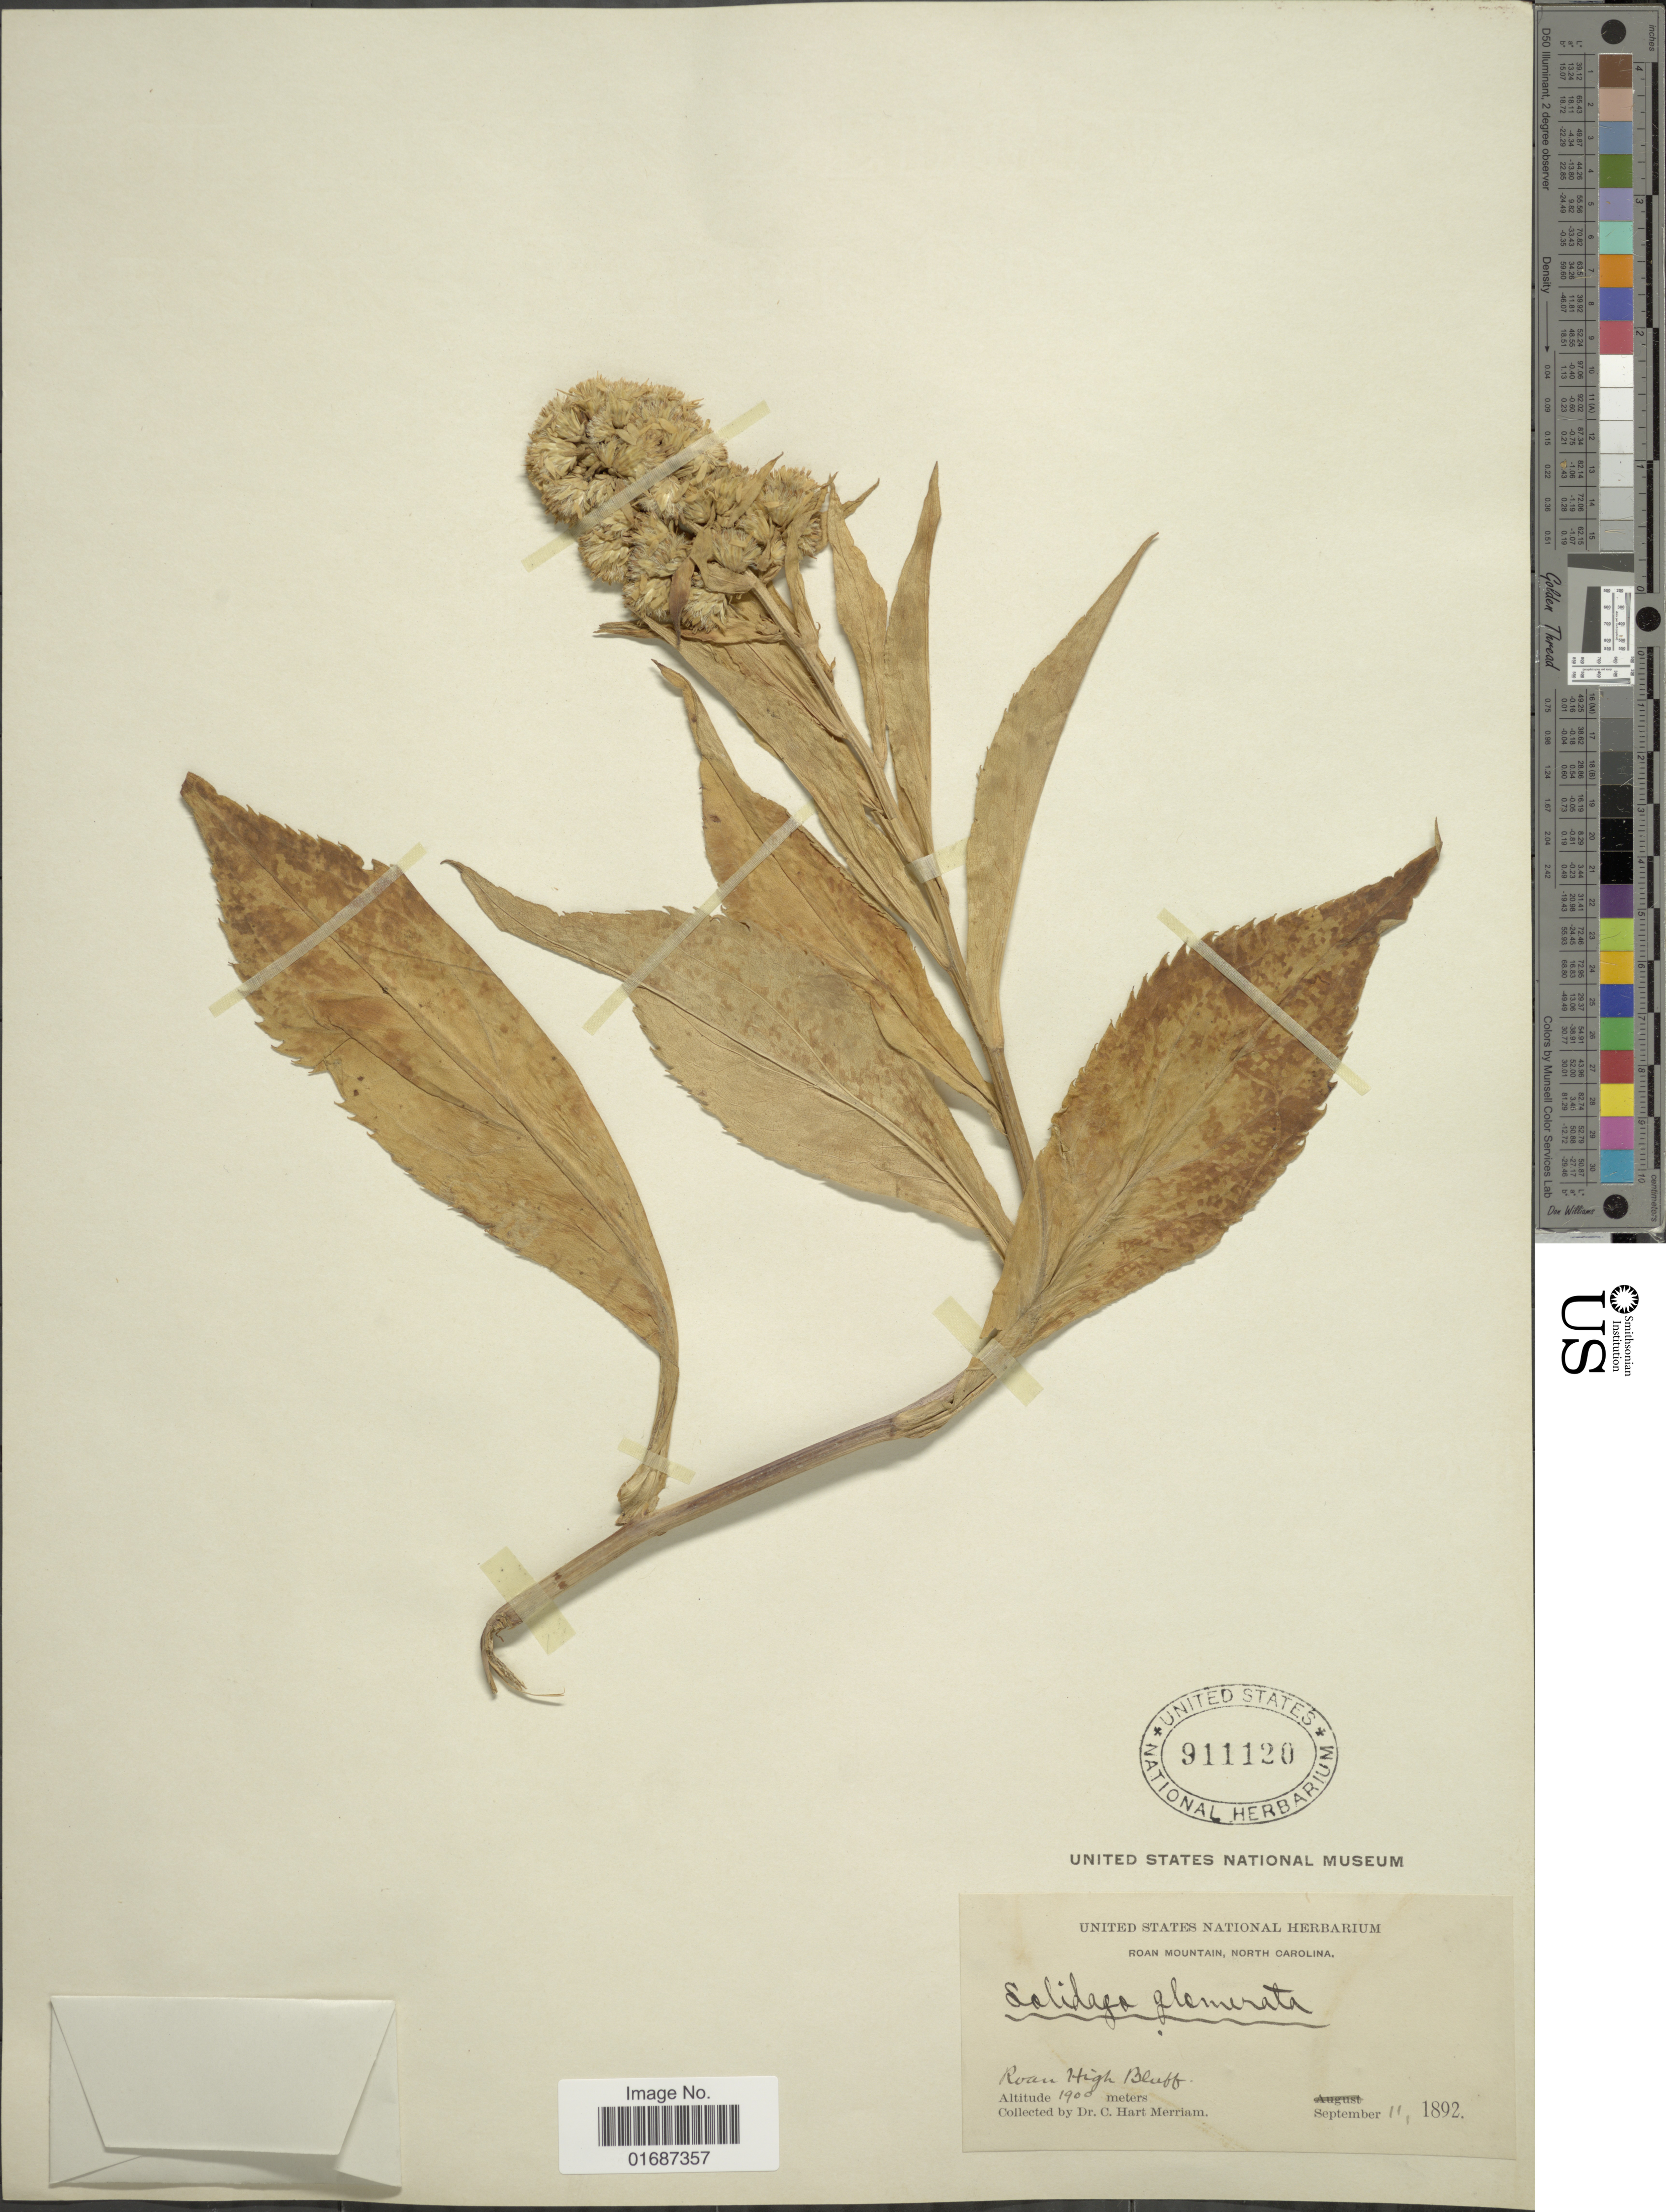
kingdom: Plantae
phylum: Tracheophyta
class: Magnoliopsida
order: Asterales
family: Asteraceae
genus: Solidago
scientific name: Solidago glomerata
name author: Michx.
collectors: C. Merriam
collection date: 1892-09-11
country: United States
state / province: North Carolina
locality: Roan Mountain, Roan High Bluff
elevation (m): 1900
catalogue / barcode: US 911120